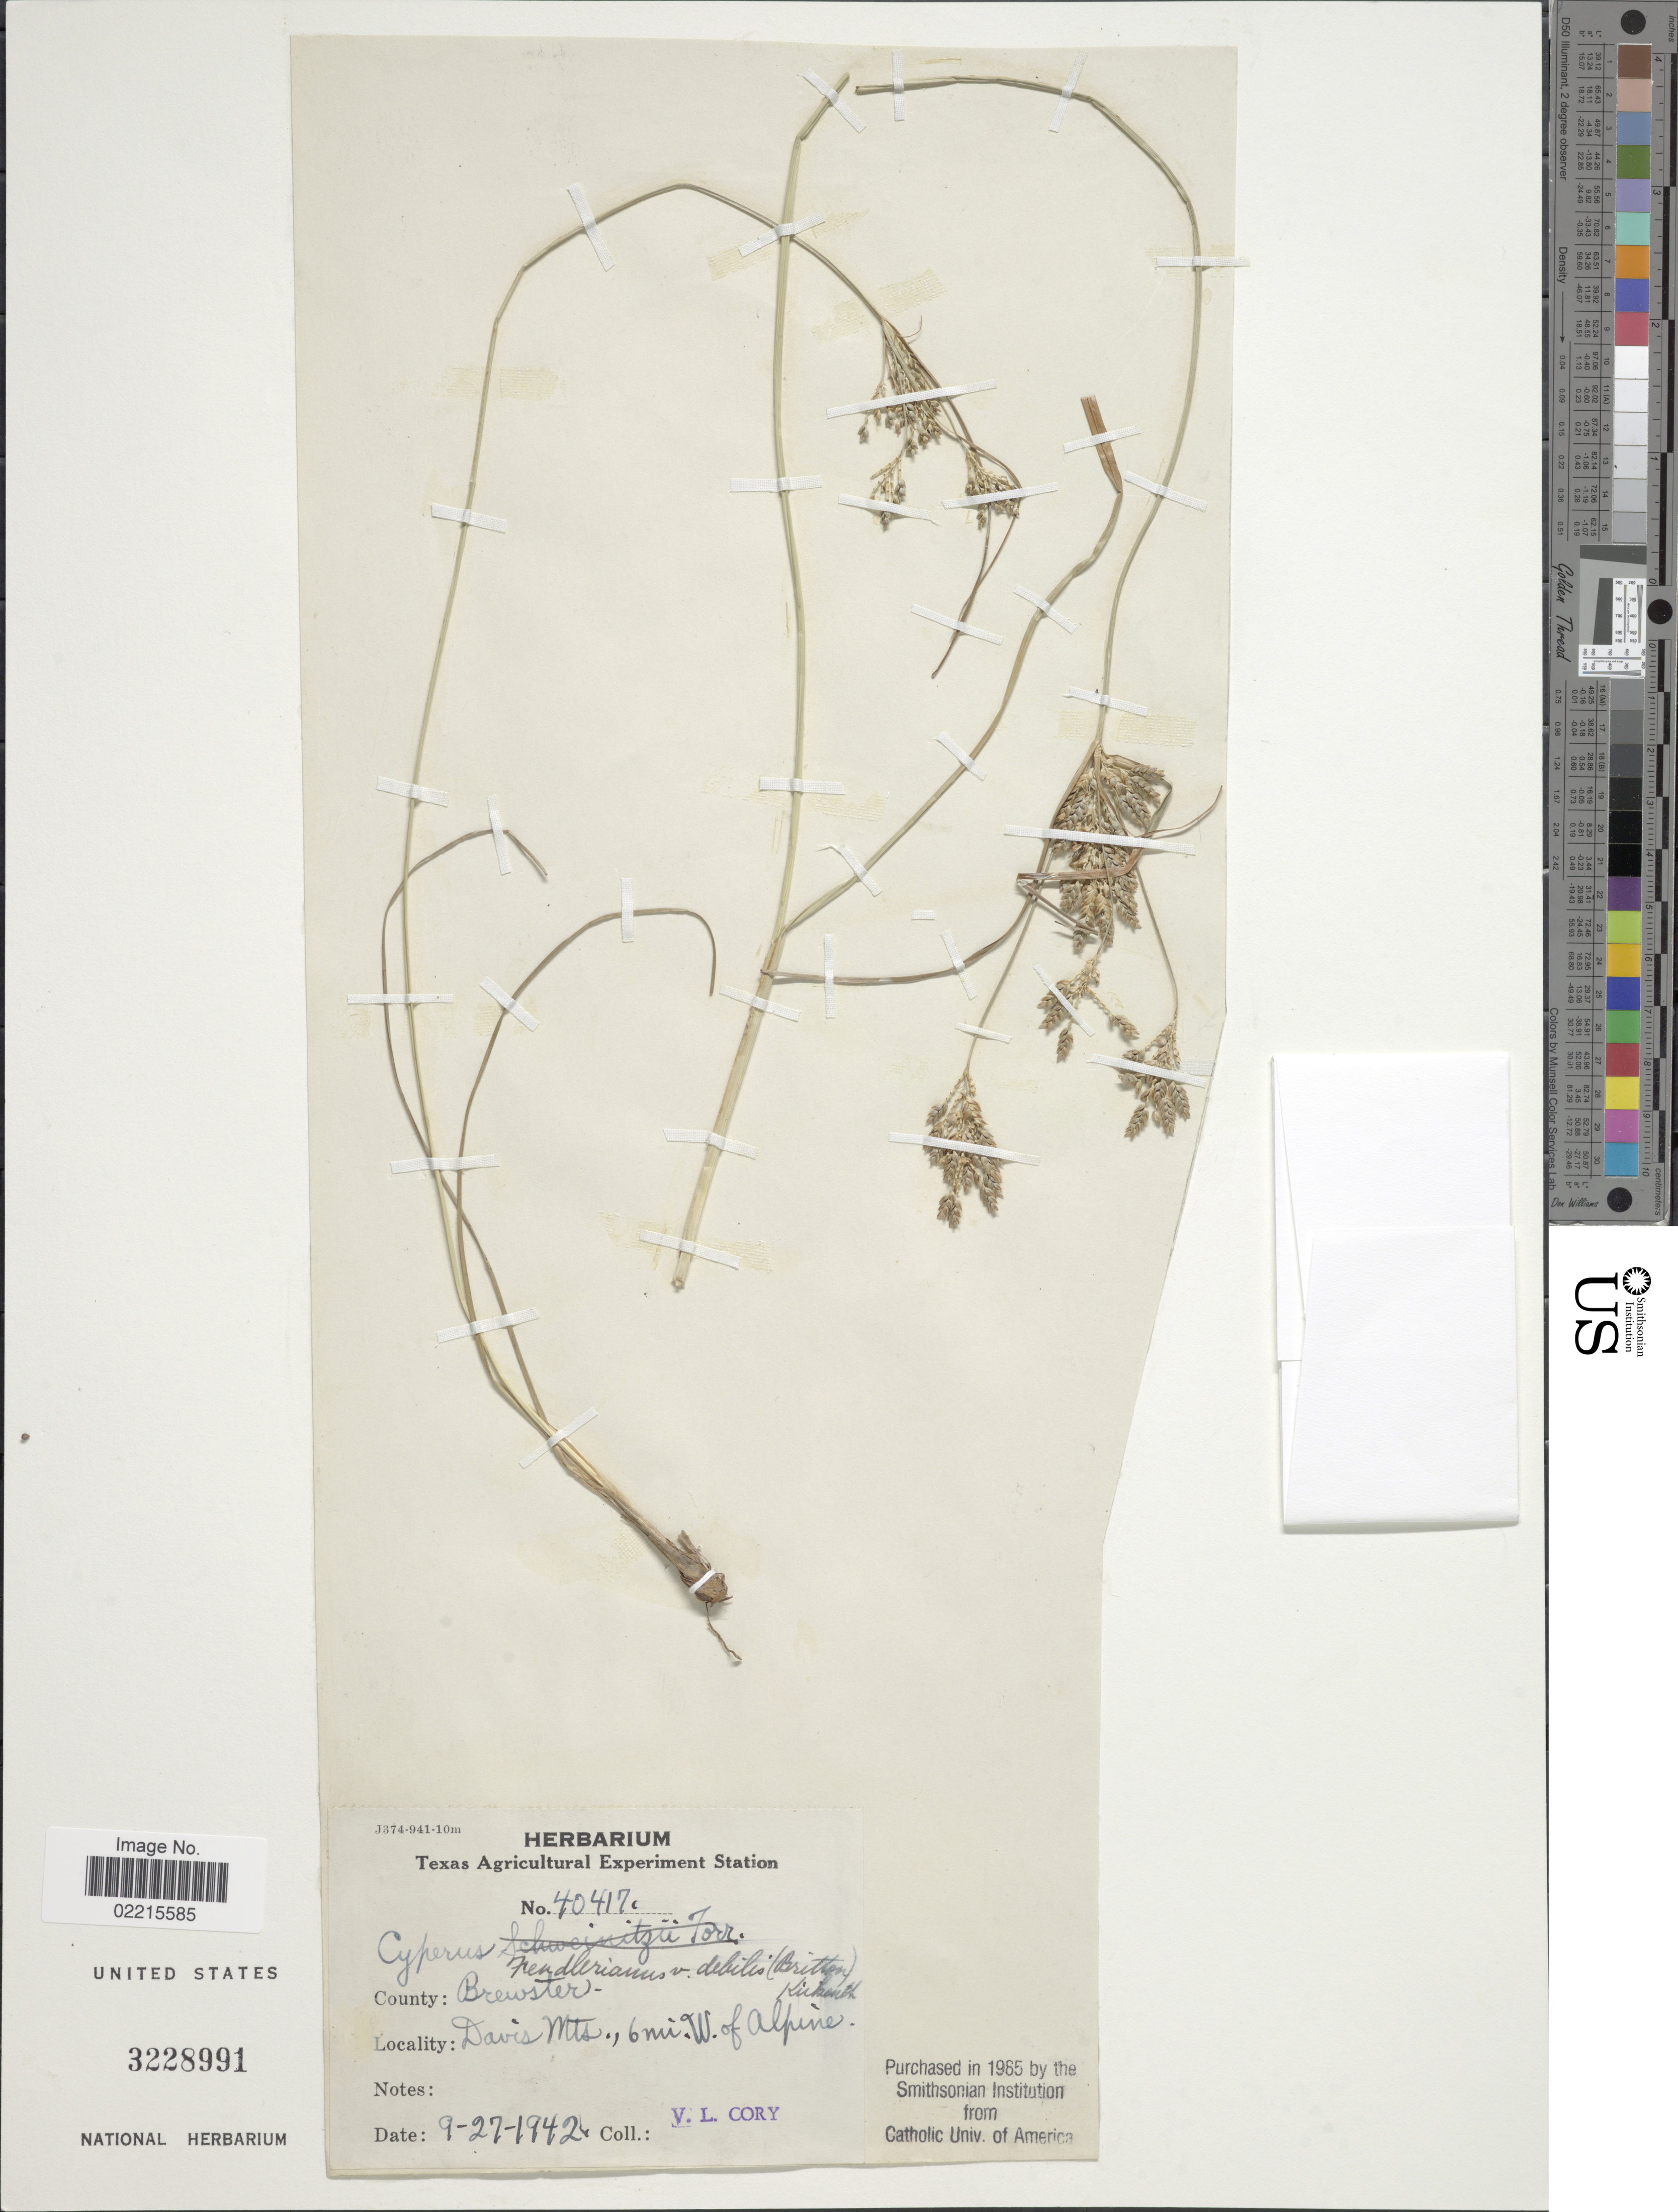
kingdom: Plantae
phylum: Tracheophyta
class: Liliopsida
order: Poales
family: Cyperaceae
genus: Cyperus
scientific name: Cyperus fendlerianus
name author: Boeckeler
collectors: V. Cory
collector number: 4017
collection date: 1942-09-27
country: United States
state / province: Texas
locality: County: Brewster, Davis Mts., 6 mi W of Alpine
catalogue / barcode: US 3228991